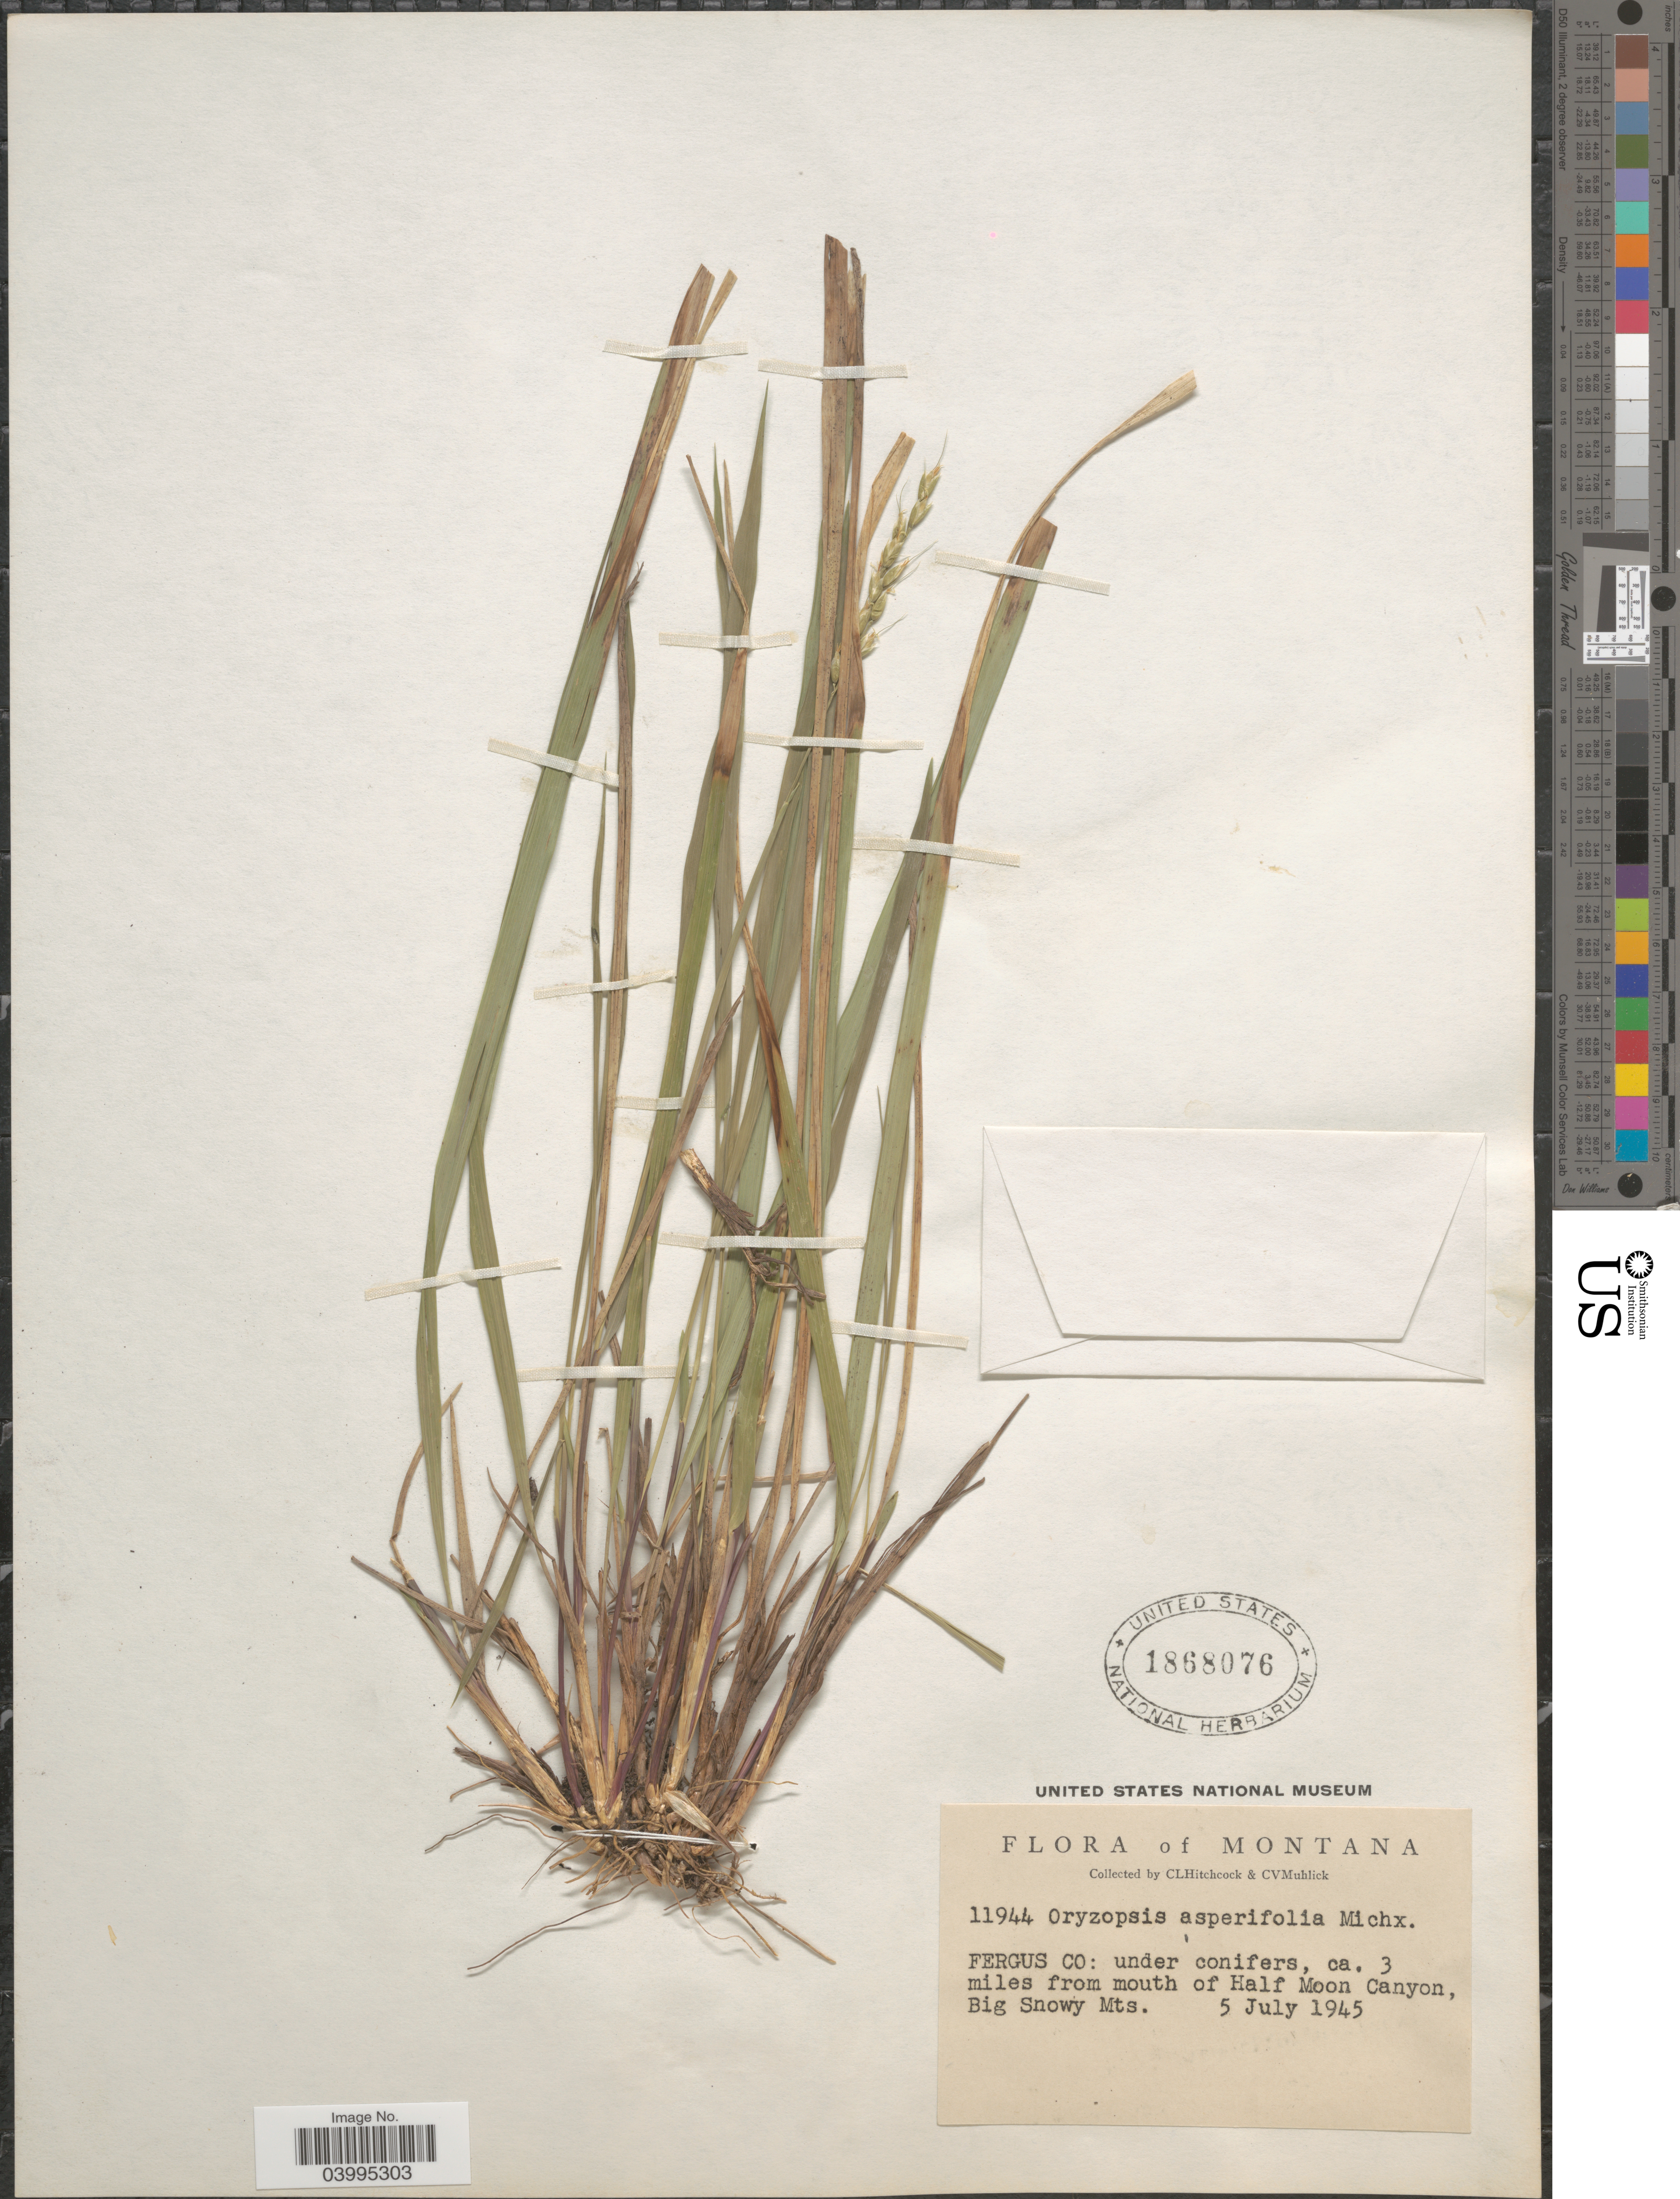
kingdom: Plantae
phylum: Tracheophyta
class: Liliopsida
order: Poales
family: Poaceae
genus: Oryzopsis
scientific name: Oryzopsis asperifolia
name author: Michx.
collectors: C. L. Hitchcock & C. V. Muhlick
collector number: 11944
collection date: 1945-07-05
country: United States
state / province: Montana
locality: Fergus Co: under conifers, ca. 3 miles from mouth of Half Moon Canyon, Big Snowy Mts.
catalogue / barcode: US 1868076